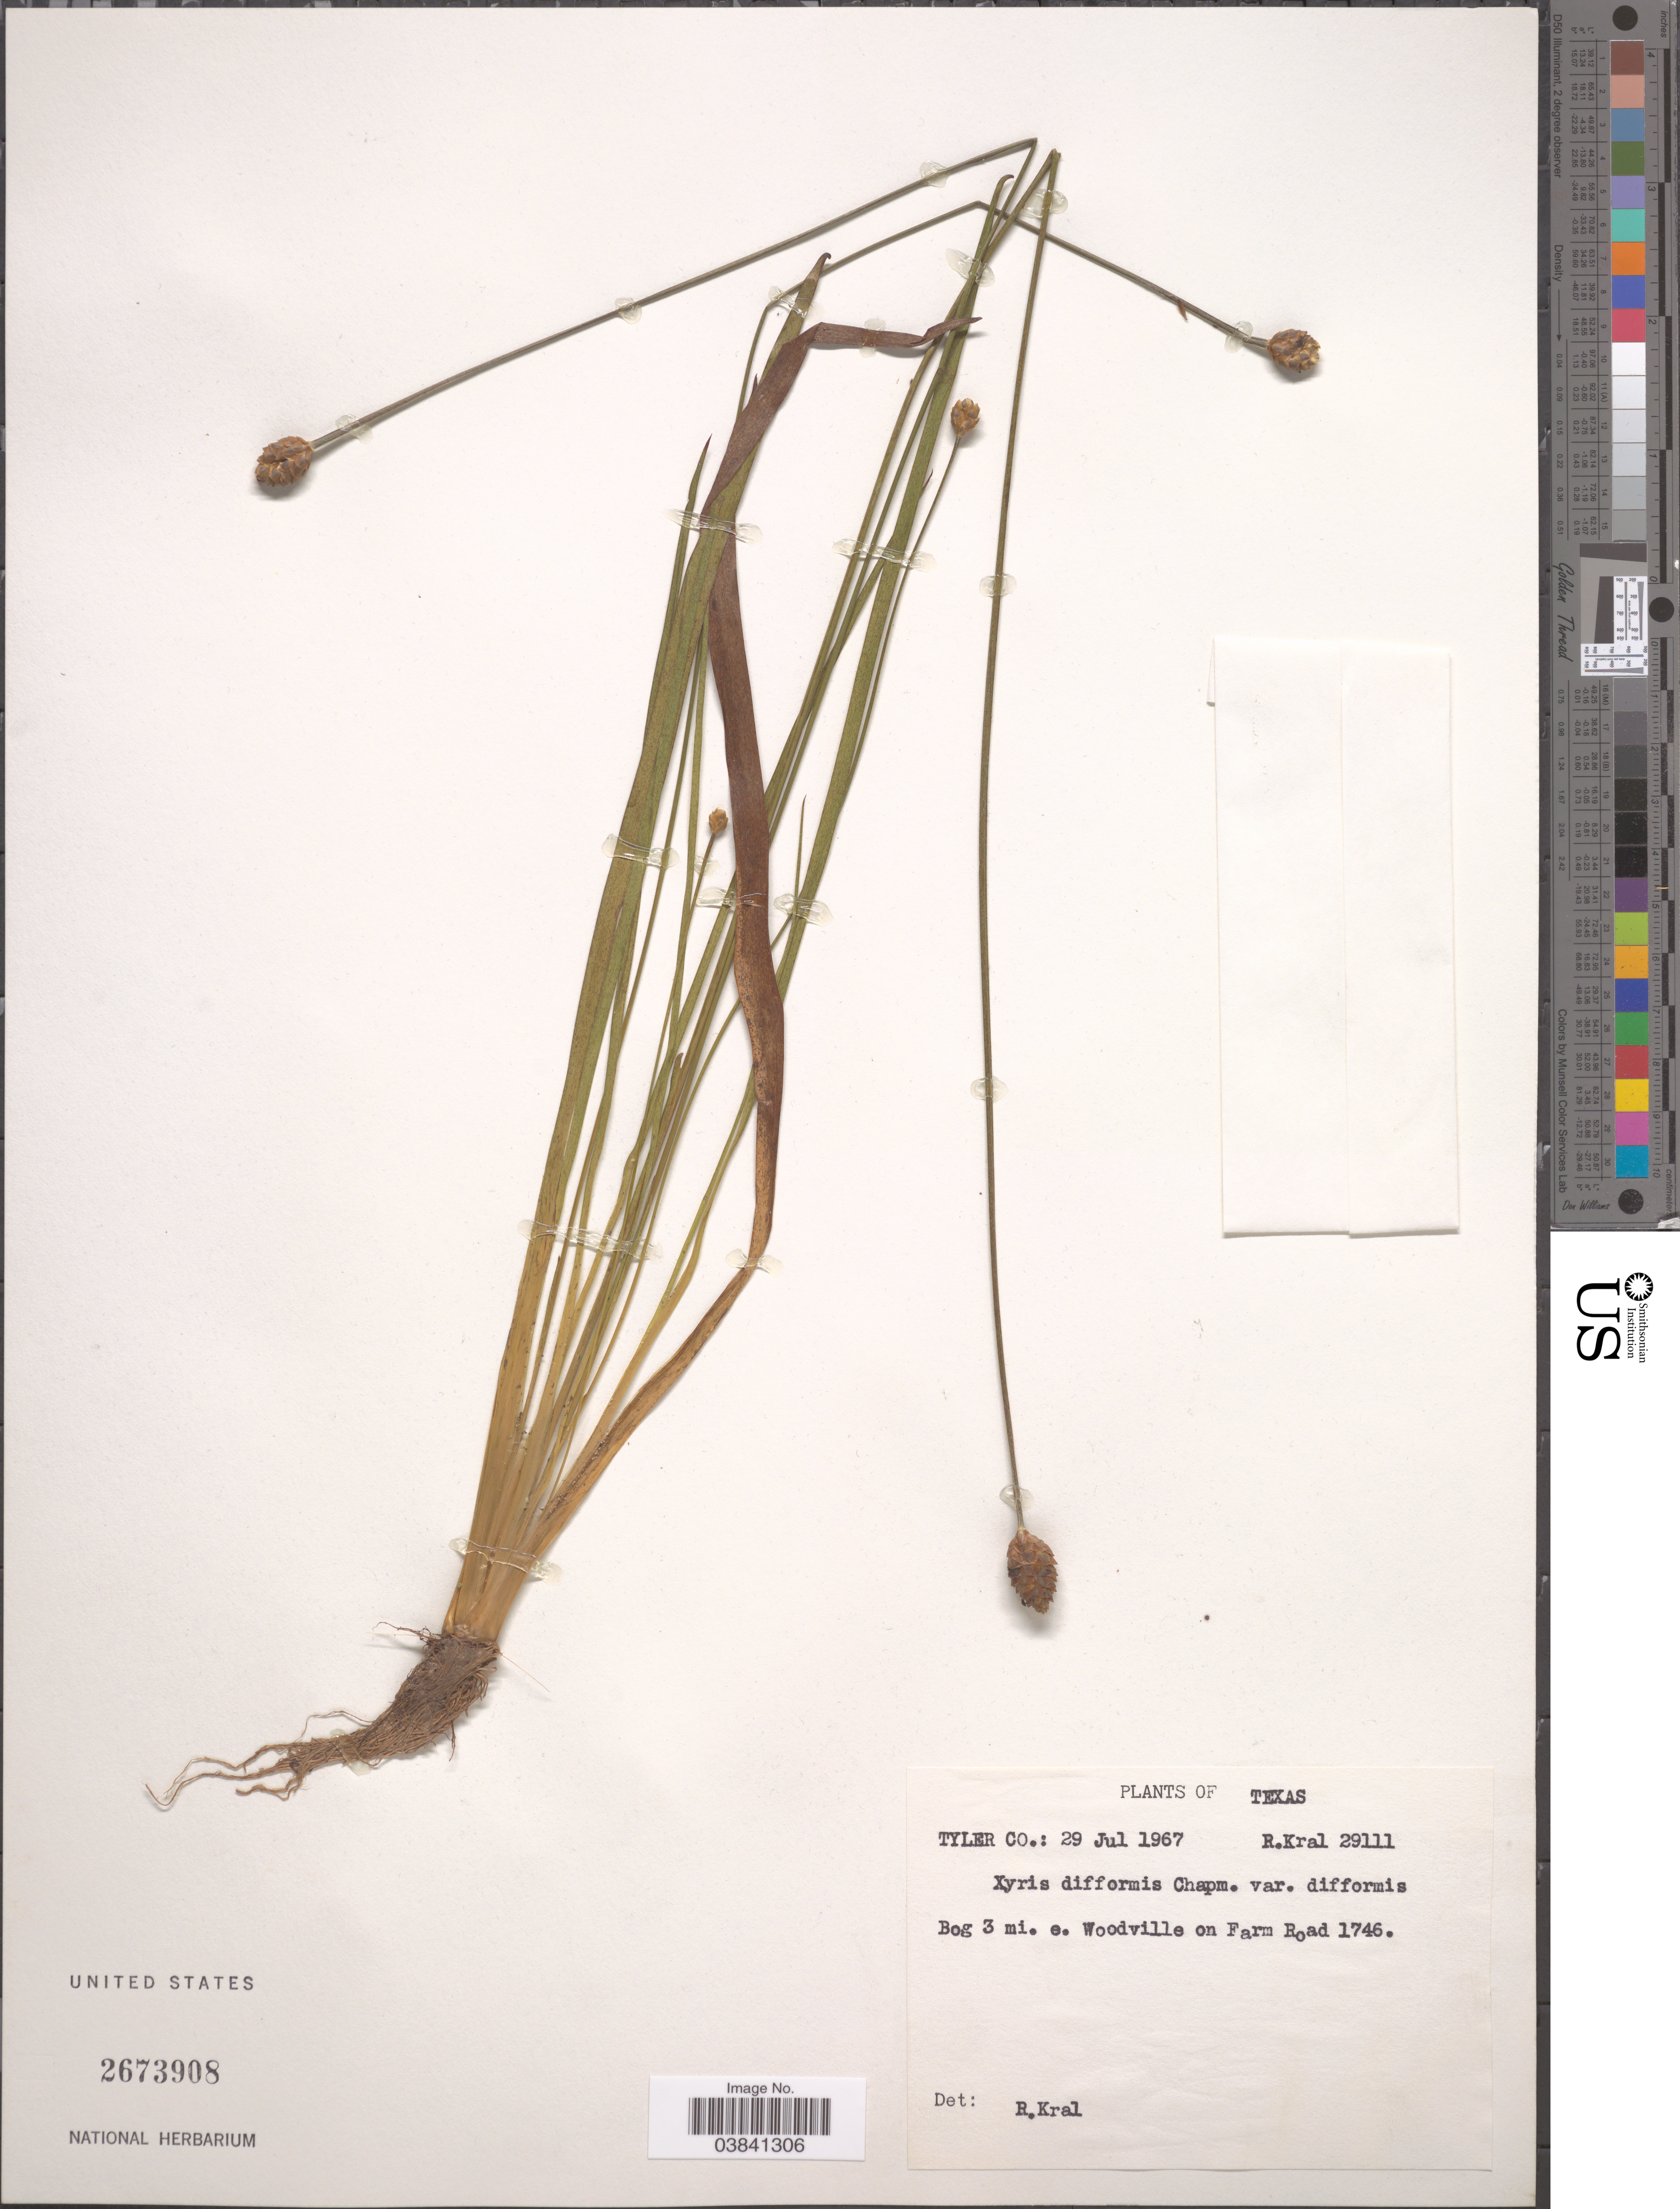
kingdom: Plantae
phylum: Tracheophyta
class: Liliopsida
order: Poales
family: Xyridaceae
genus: Xyris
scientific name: Xyris difformis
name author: Chapm.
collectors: R. Kral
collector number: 29111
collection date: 1967-07-29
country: United States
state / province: Texas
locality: Tyler Co.: Bog 3 mi. e. Woodville on Farm Road 1746.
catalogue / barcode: US 2673908